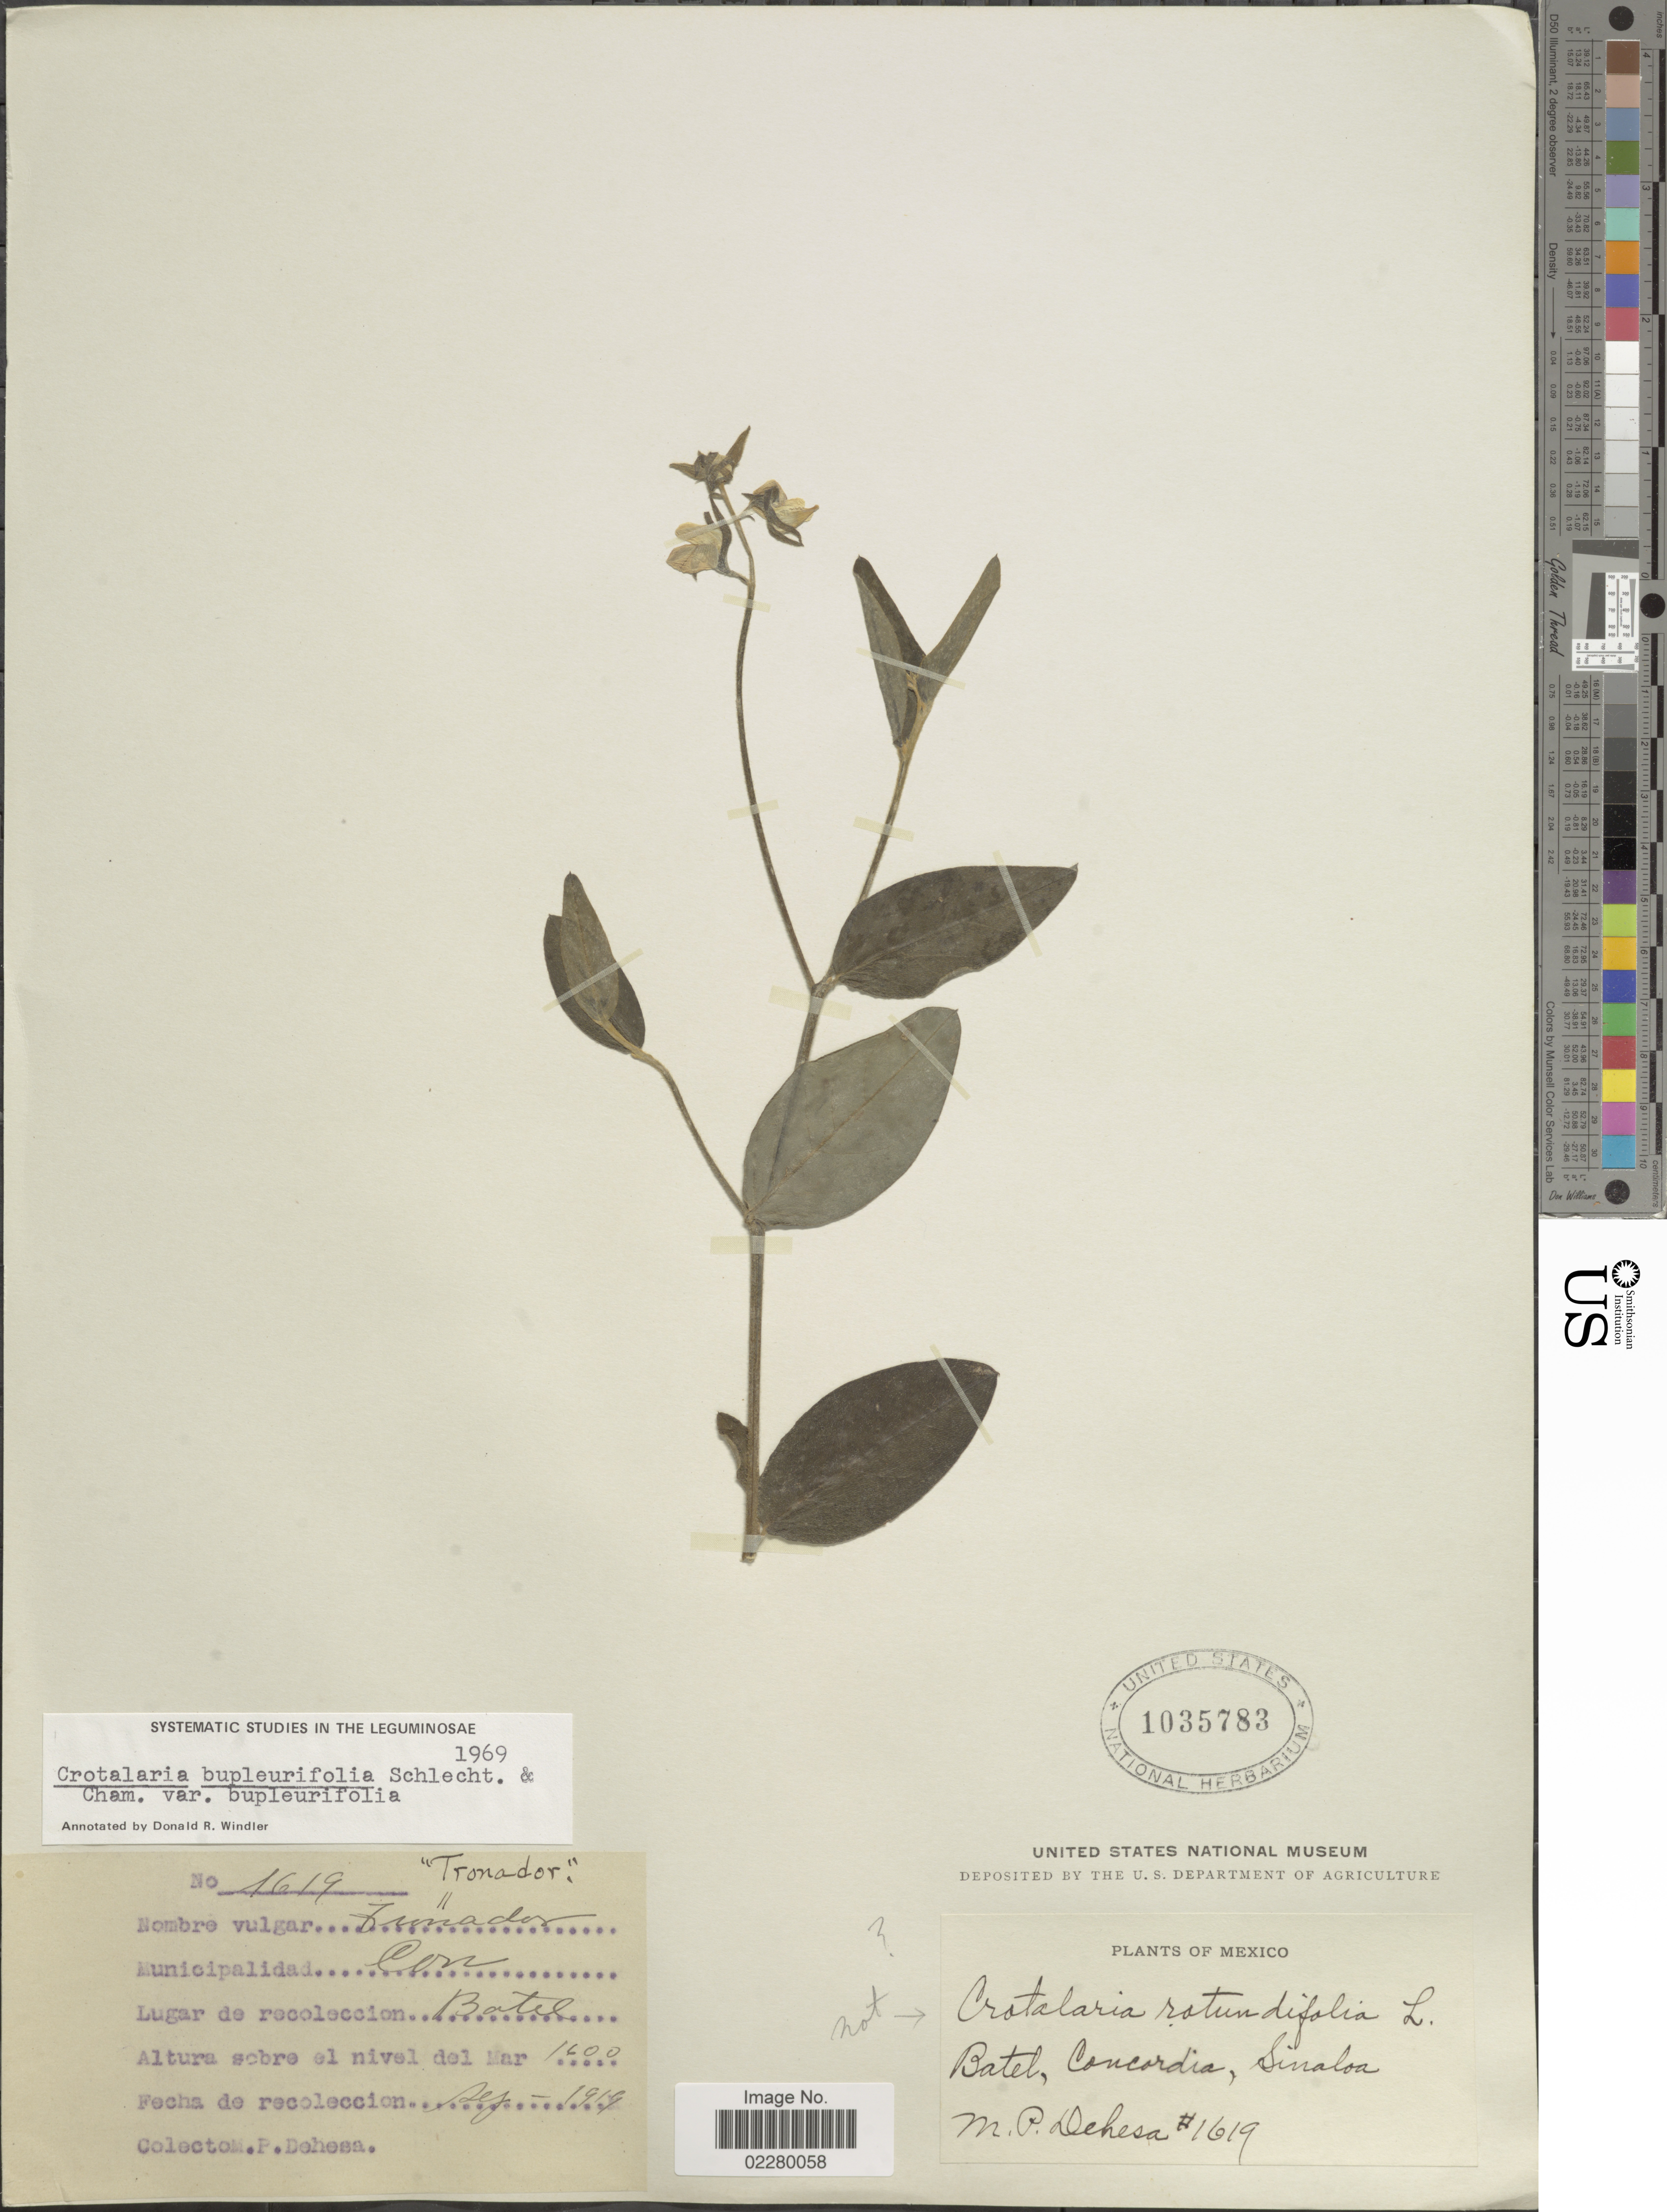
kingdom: Plantae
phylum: Tracheophyta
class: Magnoliopsida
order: Fabales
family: Fabaceae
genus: Crotalaria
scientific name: Crotalaria bupleurifolia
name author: Schltdl. & Cham.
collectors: M. Dehesa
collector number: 1619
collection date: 1919-09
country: Mexico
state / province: Sinaloa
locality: Batel, Concordia, Sinaloa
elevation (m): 1600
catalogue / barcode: US 1035783